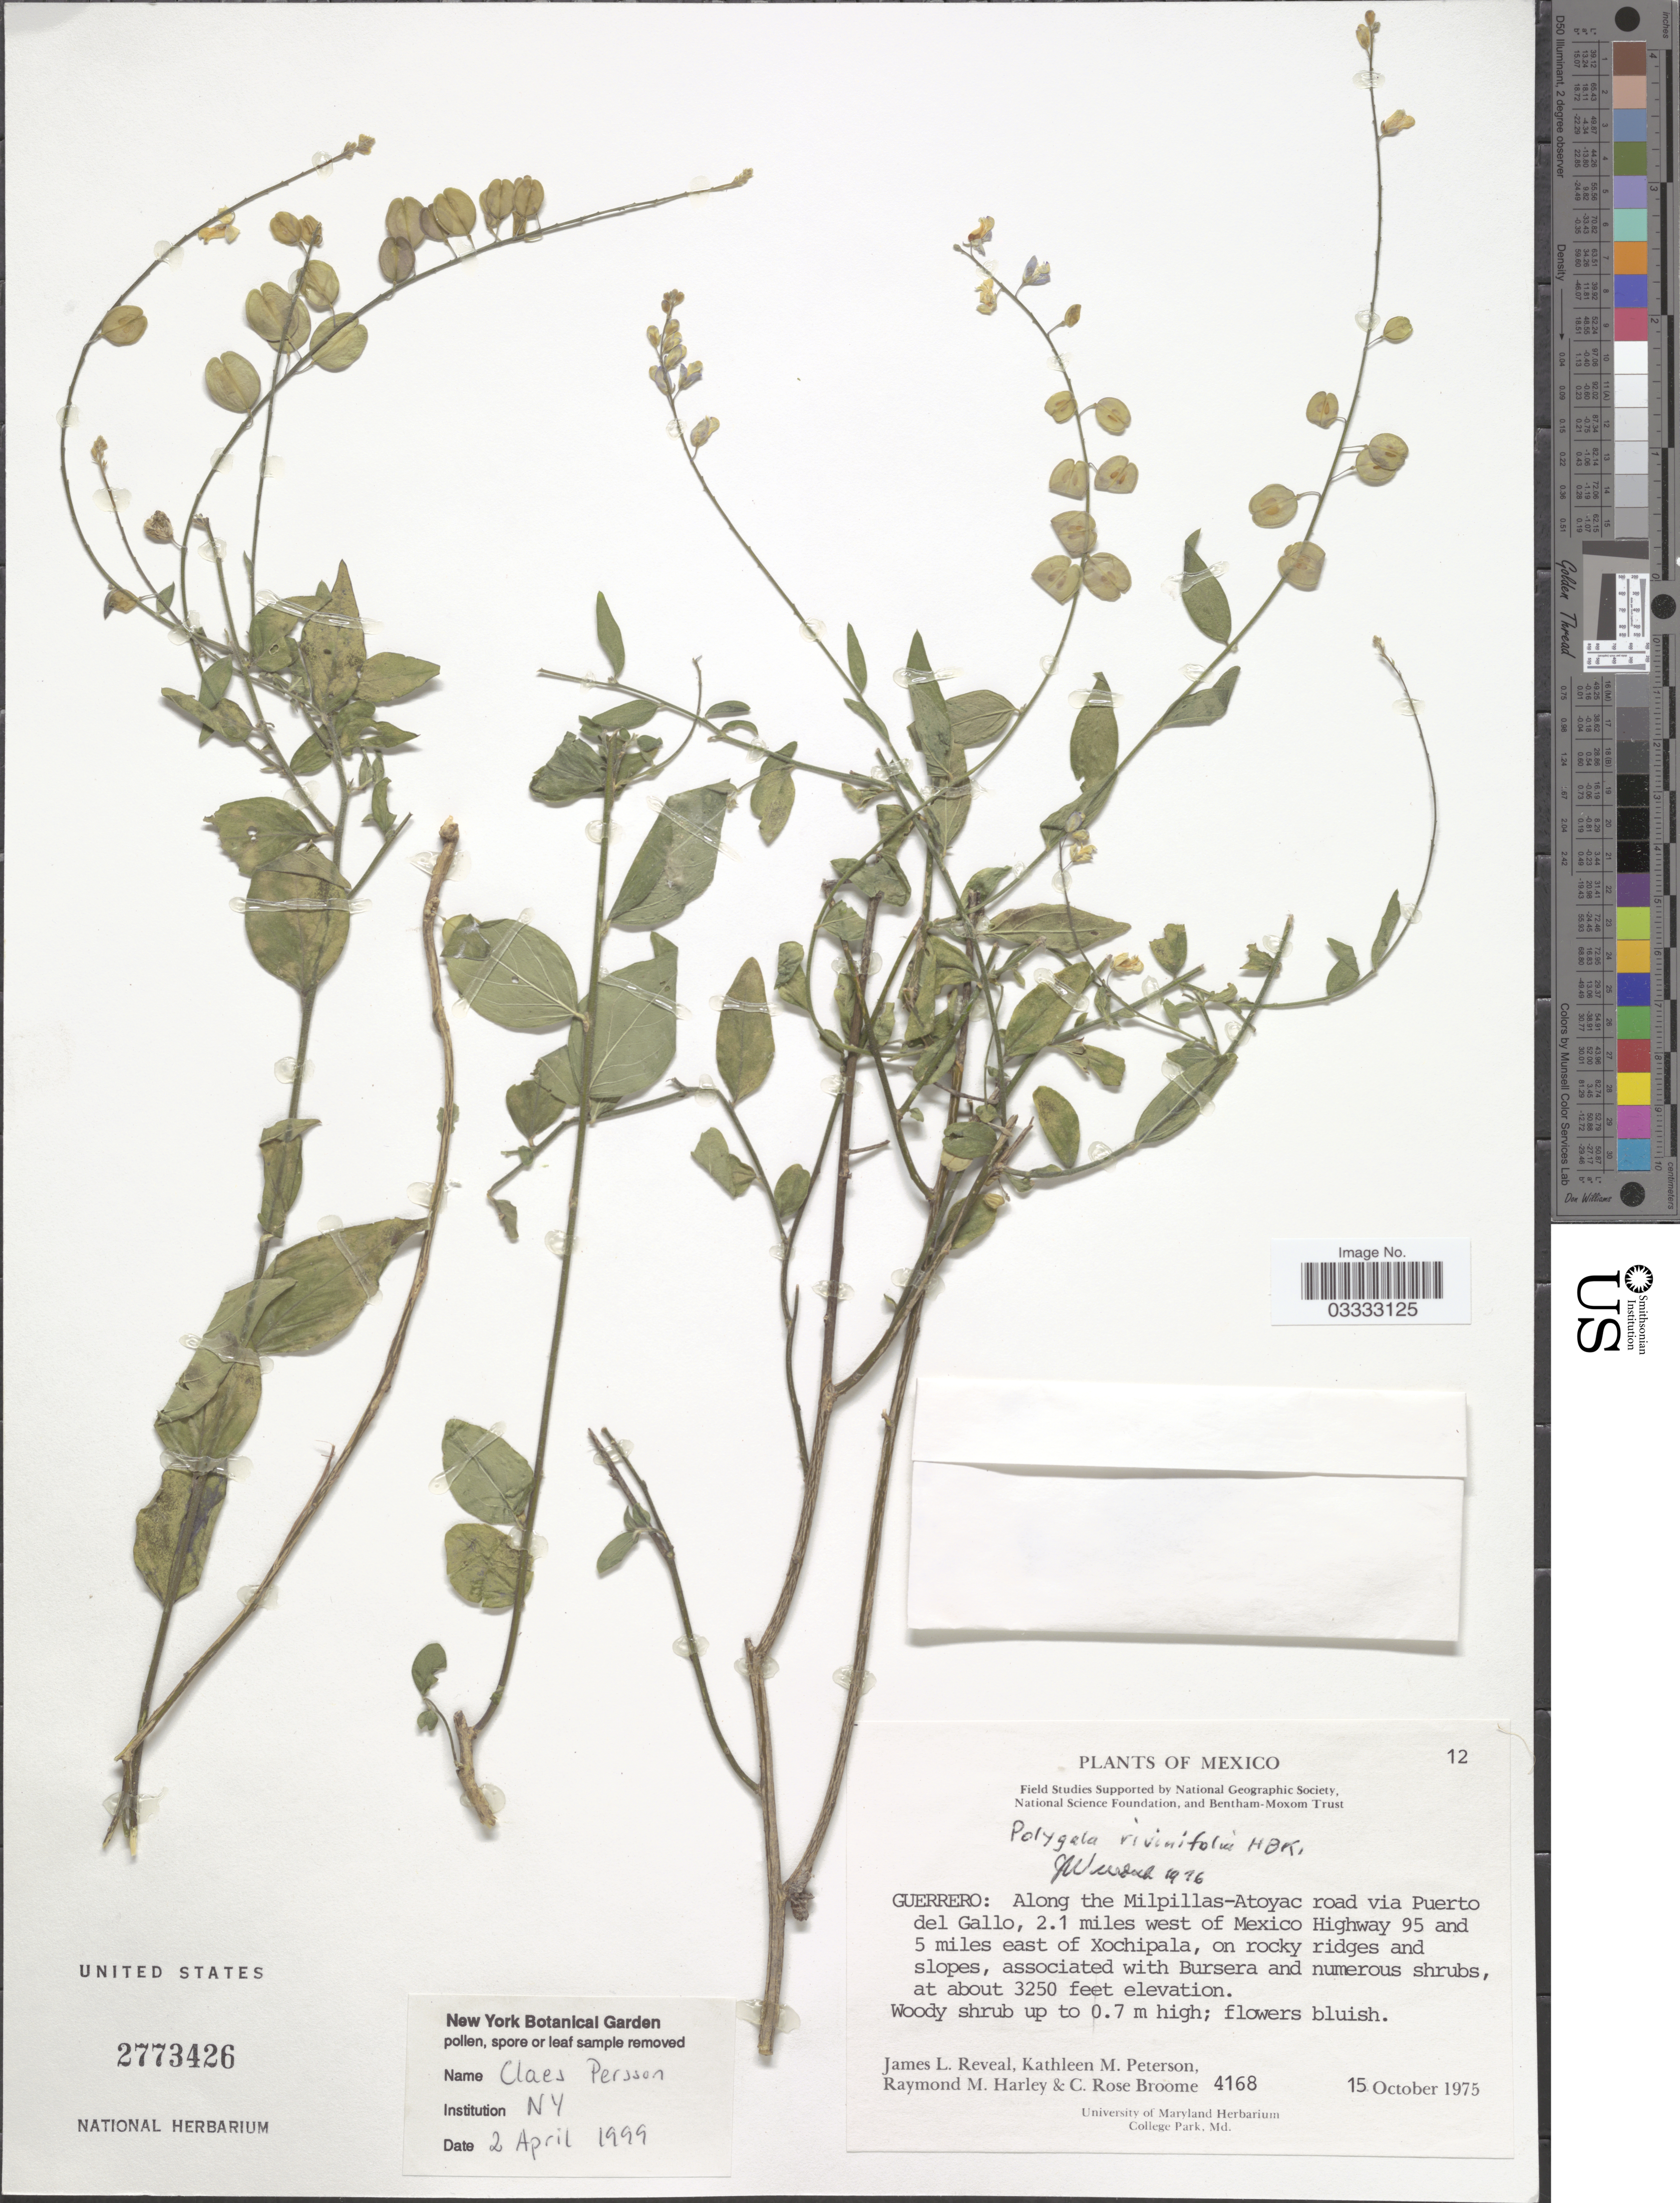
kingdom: Plantae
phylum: Tracheophyta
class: Magnoliopsida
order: Fabales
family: Polygalaceae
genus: Hebecarpa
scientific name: Hebecarpa rivinifolia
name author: (Kunth) J.R. Abbott & J.F.B. Pastore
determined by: Strong, Mark T., (BOT), Smithsonian Institution - National Museum of Natural History (UNITED STATES)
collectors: J. L. Reveal, K. Peterson, R. M. Harley & C. R. Broome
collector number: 4168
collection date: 1975-10-15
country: Mexico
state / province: Guerrero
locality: Along the Milpillas-Atoyac road via Puerto del Gallo, 2.1 miles west of Mexico Highway 95 and slopes.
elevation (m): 991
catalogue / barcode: US 2773426